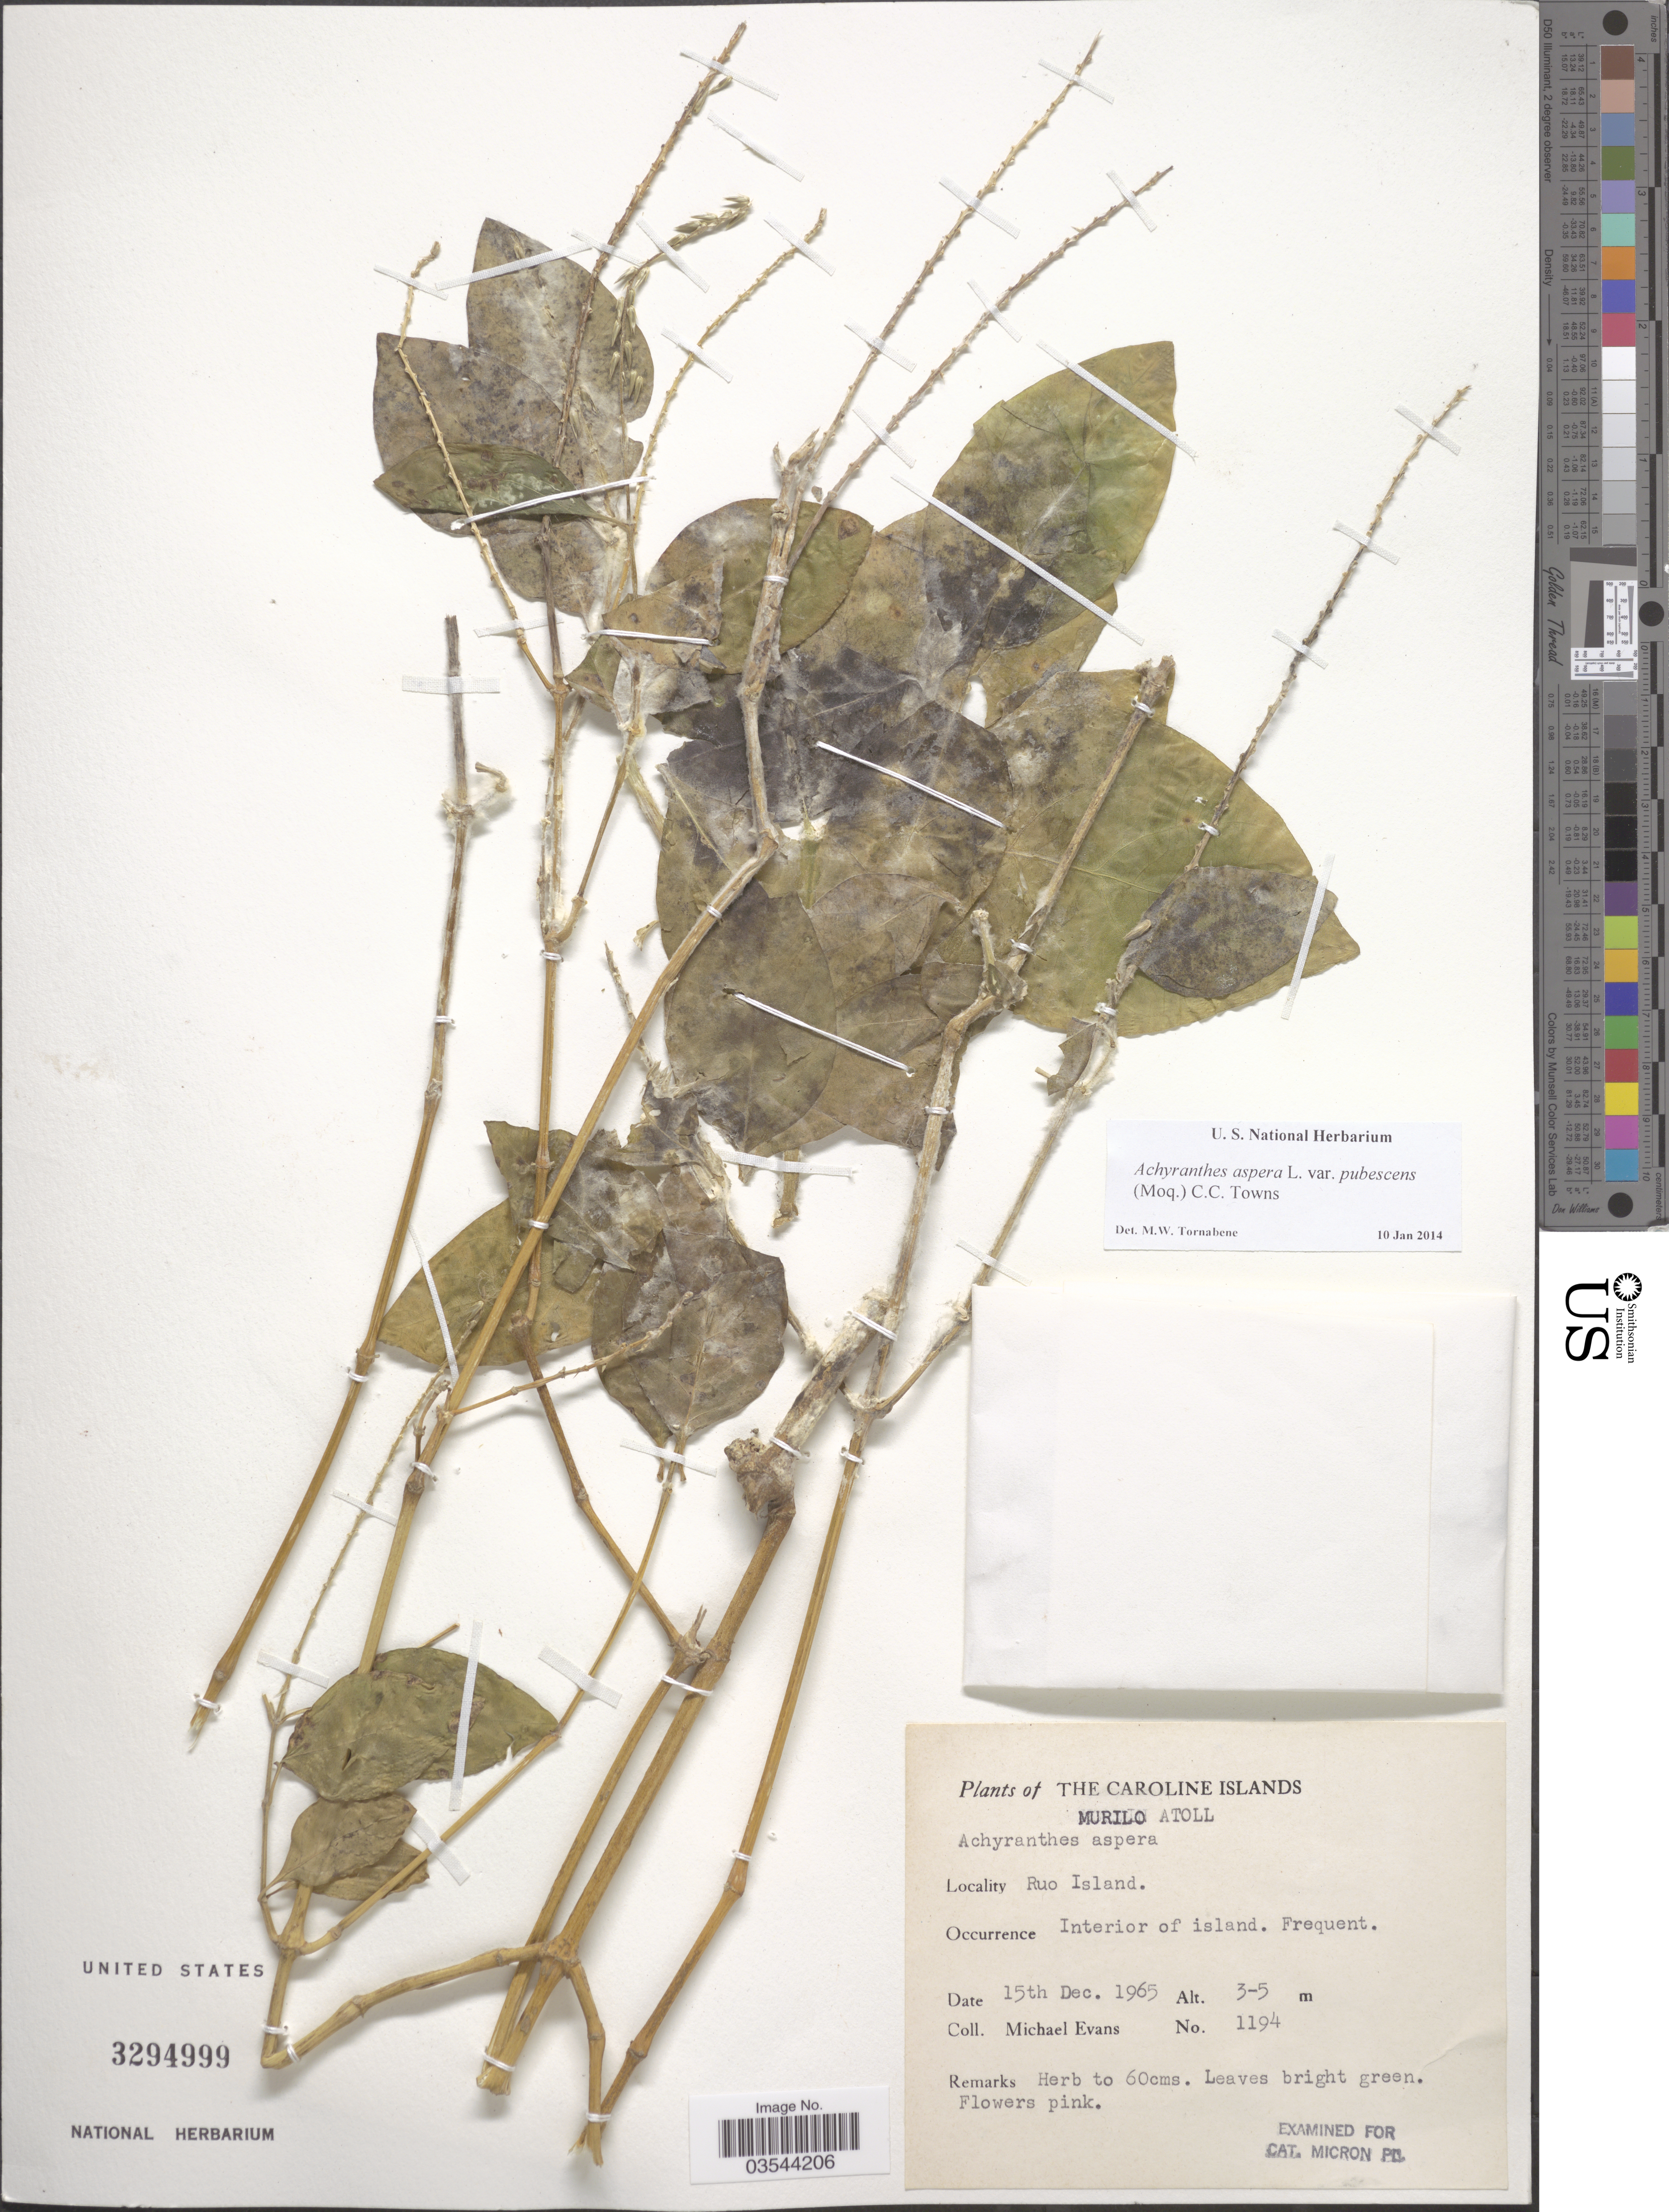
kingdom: Plantae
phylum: Tracheophyta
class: Magnoliopsida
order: Caryophyllales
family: Amaranthaceae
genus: Achyranthes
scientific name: Achyranthes aspera var. pubescens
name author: (Moq.) M. Gómez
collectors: M. Evans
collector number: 1194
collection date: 1965-12-15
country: Micronesia, Federated States of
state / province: Truk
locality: The Caroline Islands. Murilo Atoll. Ruo Island. Interior of island.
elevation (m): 3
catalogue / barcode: US 3294999